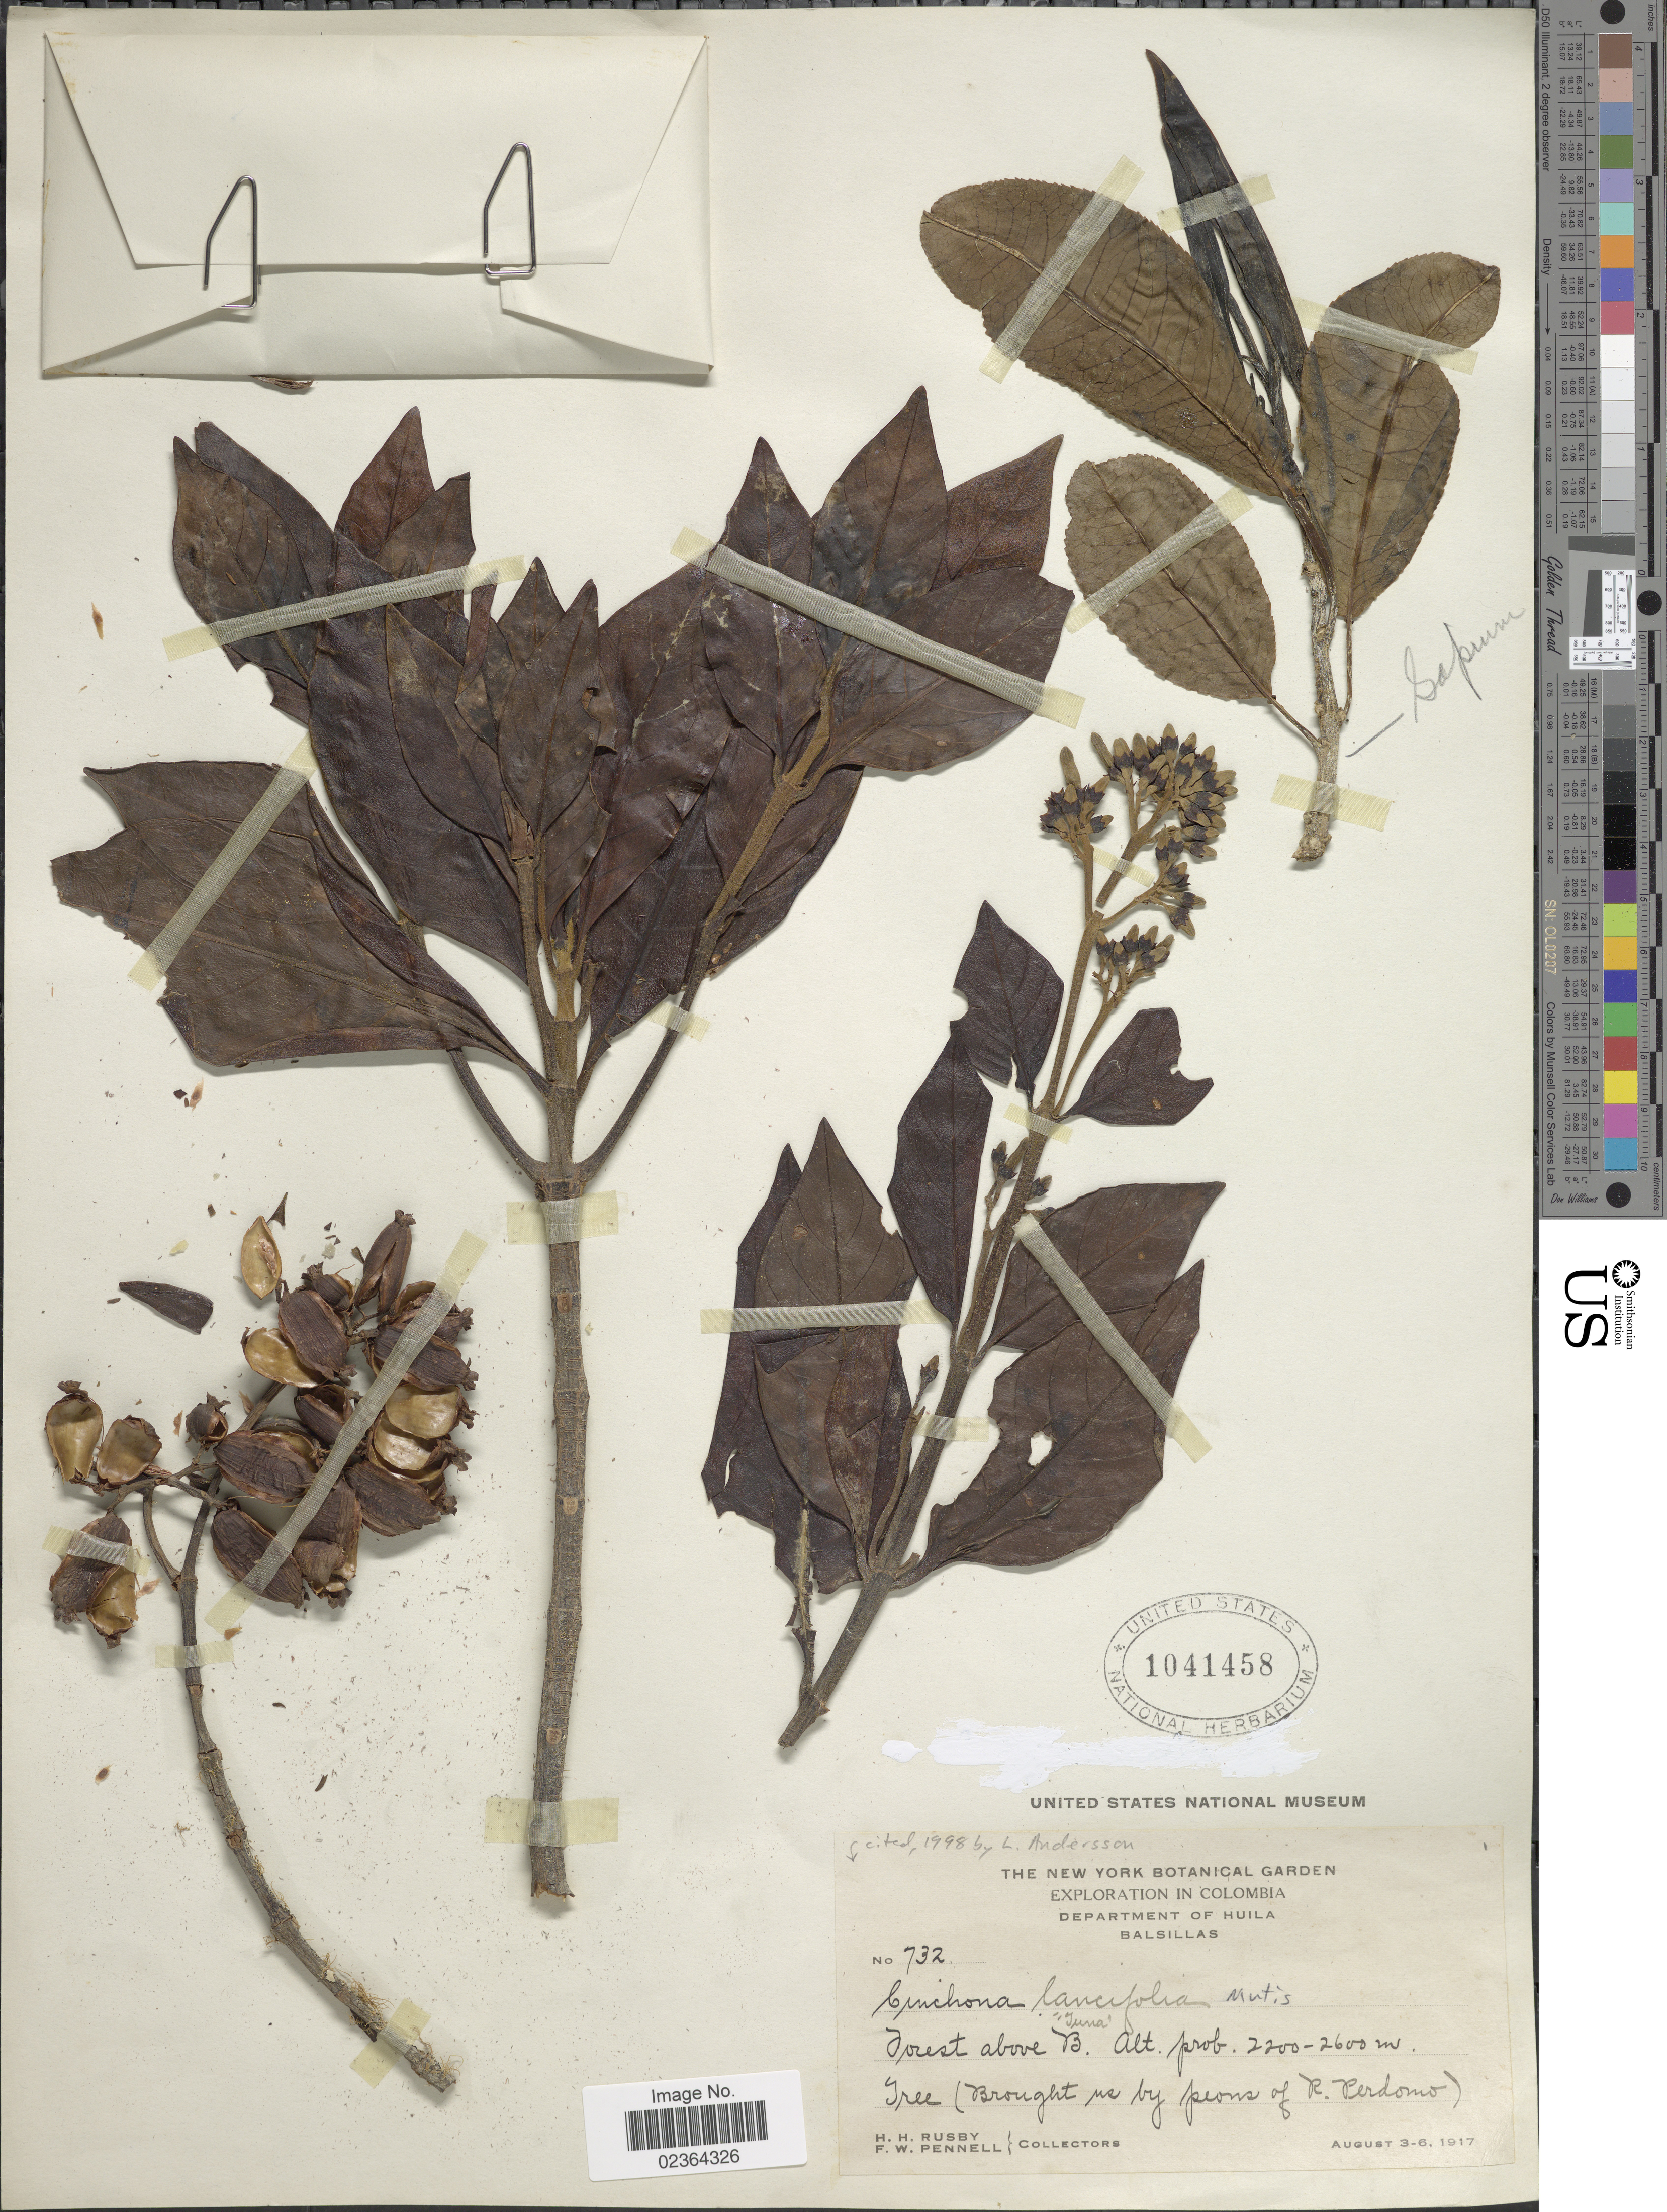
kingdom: Plantae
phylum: Tracheophyta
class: Magnoliopsida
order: Gentianales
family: Rubiaceae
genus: Cinchona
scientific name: Cinchona lancifolia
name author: Mutis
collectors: H. H. Rusby & F. W. Pennell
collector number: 732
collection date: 1917-08-03/1917-08-06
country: Colombia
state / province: Huila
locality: Department of Huila, Balsillas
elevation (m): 2200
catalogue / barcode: US 1041458